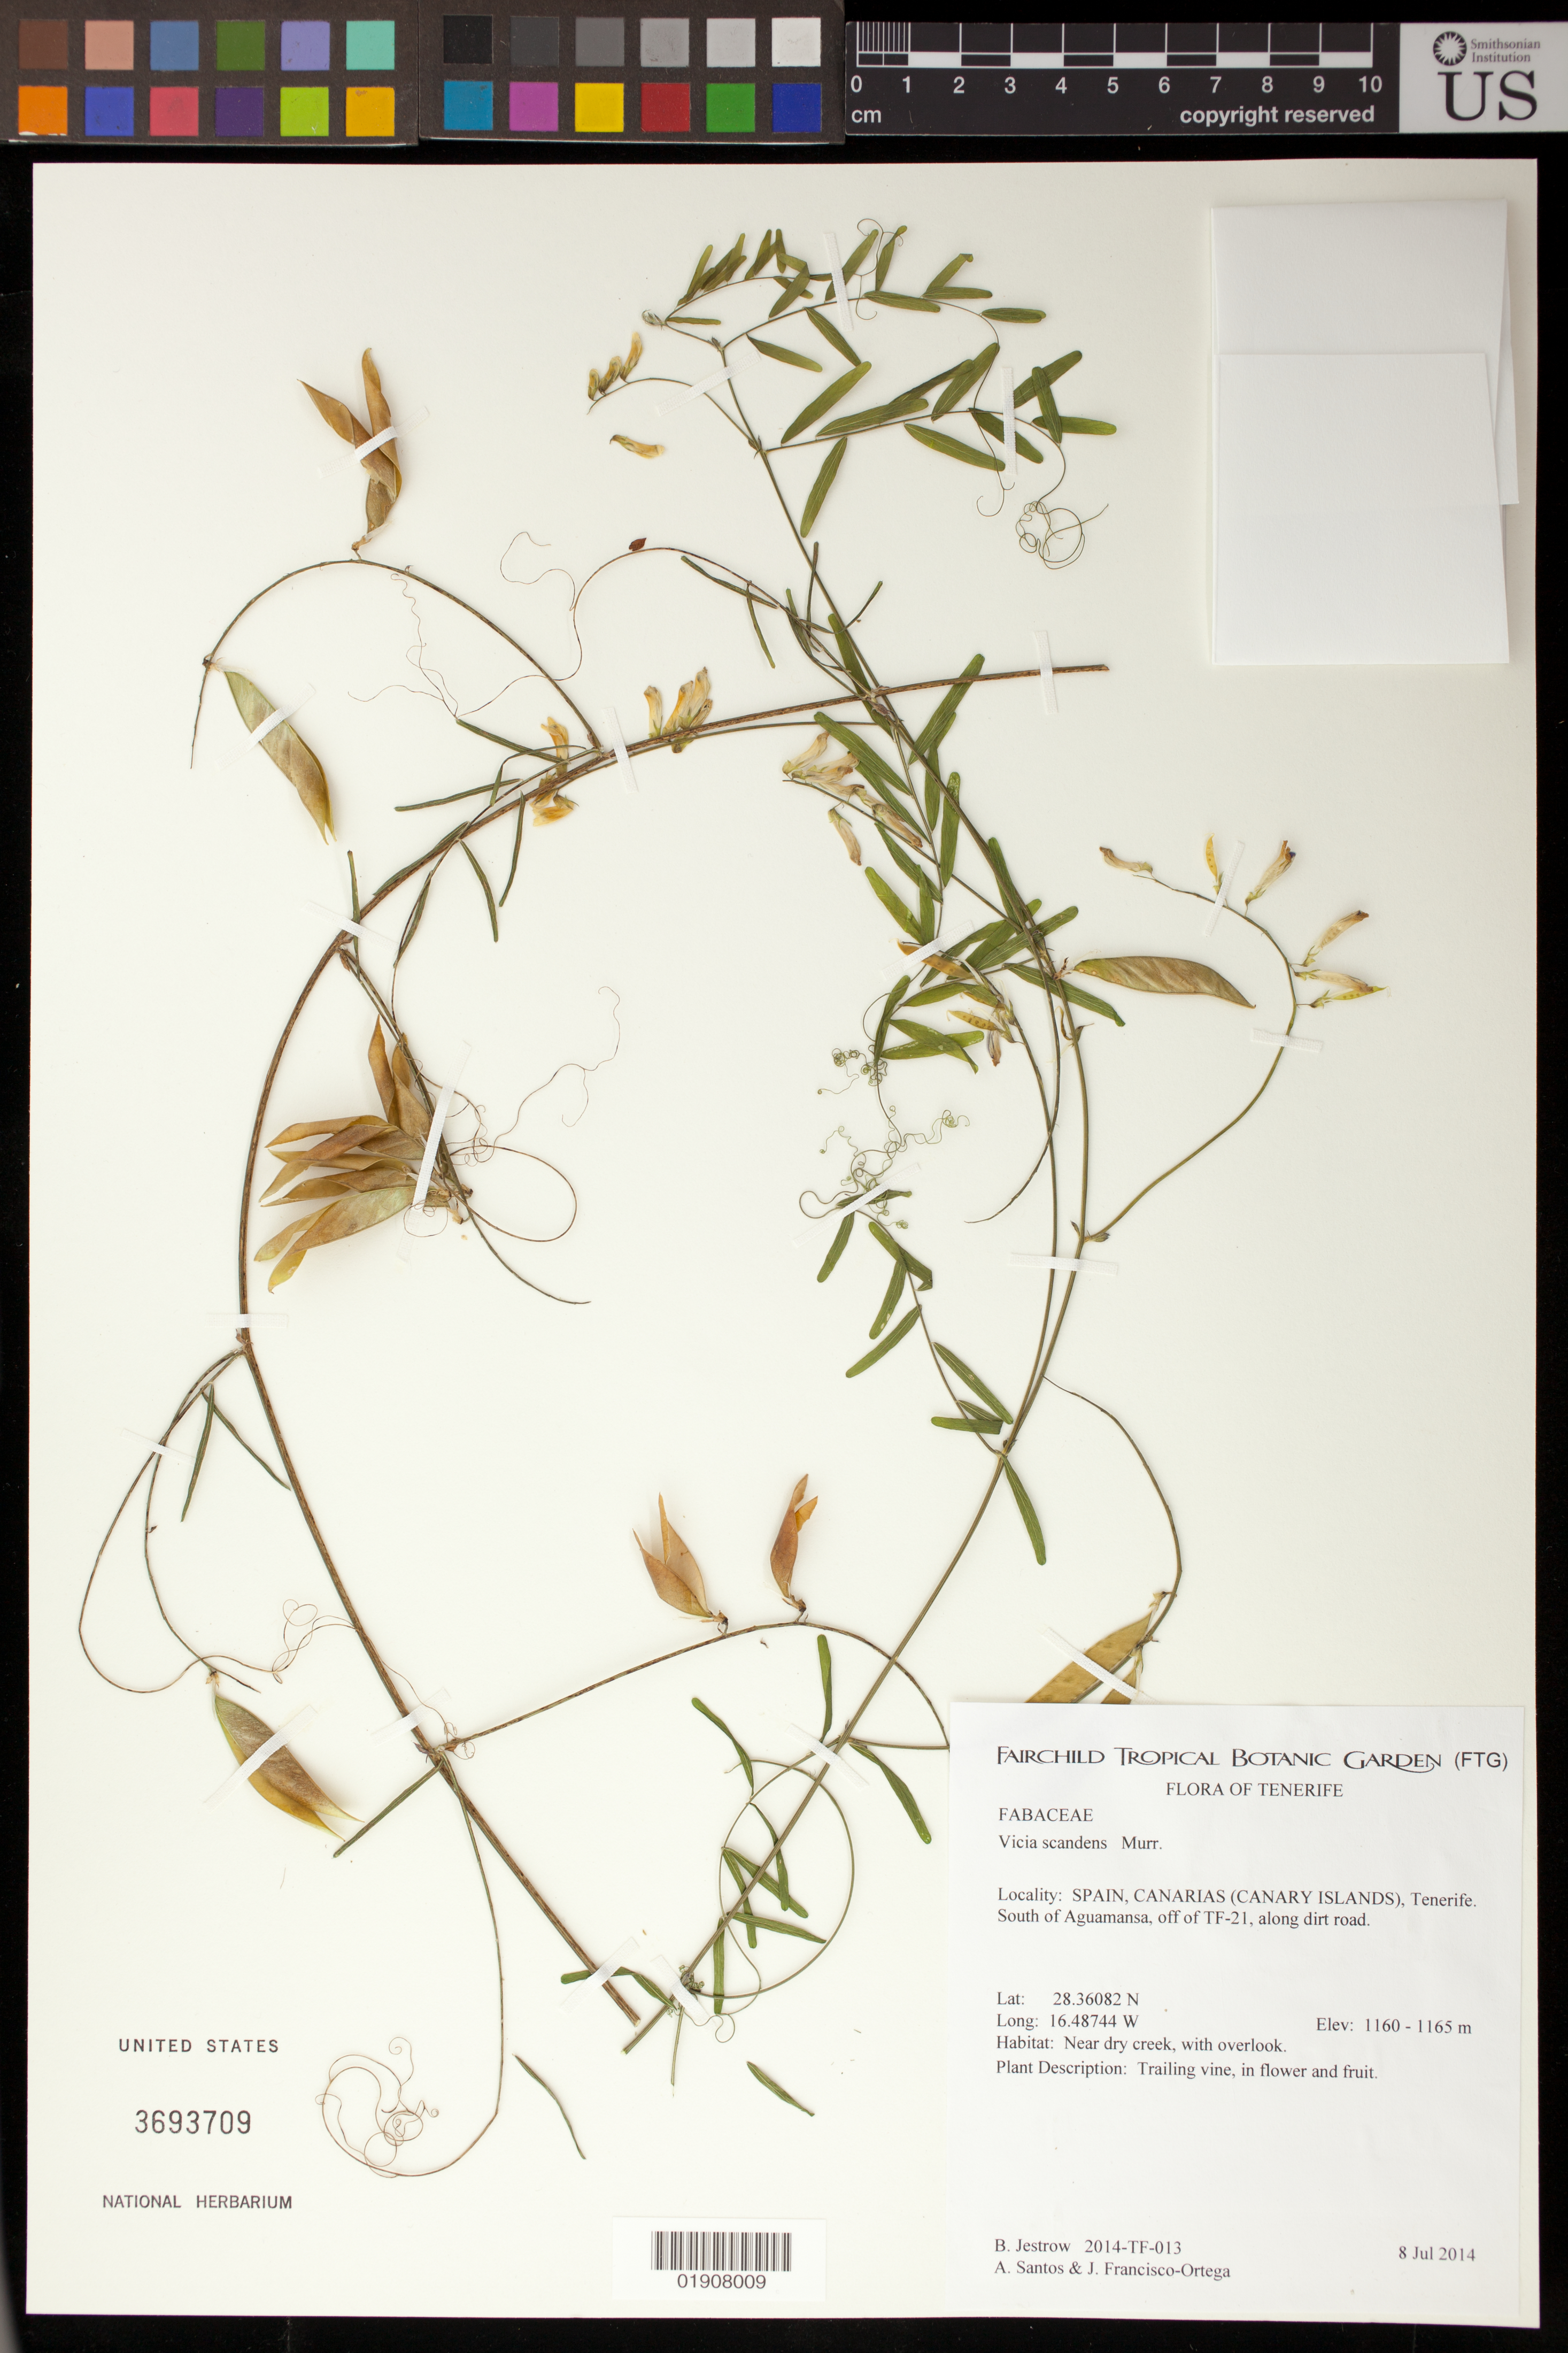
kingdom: Plantae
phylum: Tracheophyta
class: Magnoliopsida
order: Fabales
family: Fabaceae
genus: Vicia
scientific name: Vicia scandens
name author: Murr.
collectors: B. Jestrow, A. Guerra & J. Fransisco-Ortega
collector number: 2014-TF-013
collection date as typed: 8 Jul 2014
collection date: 2014-07-08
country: Spain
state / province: Canarias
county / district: Santa Cruz de Tenerife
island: Tenerife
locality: Canary Islands, Tenerife. South of Aguamansa, off of TF-21, along dirt road.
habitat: Near dry creek, with overlook.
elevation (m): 1160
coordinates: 28.36082 N, 16.48744 W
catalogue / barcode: US 3693709